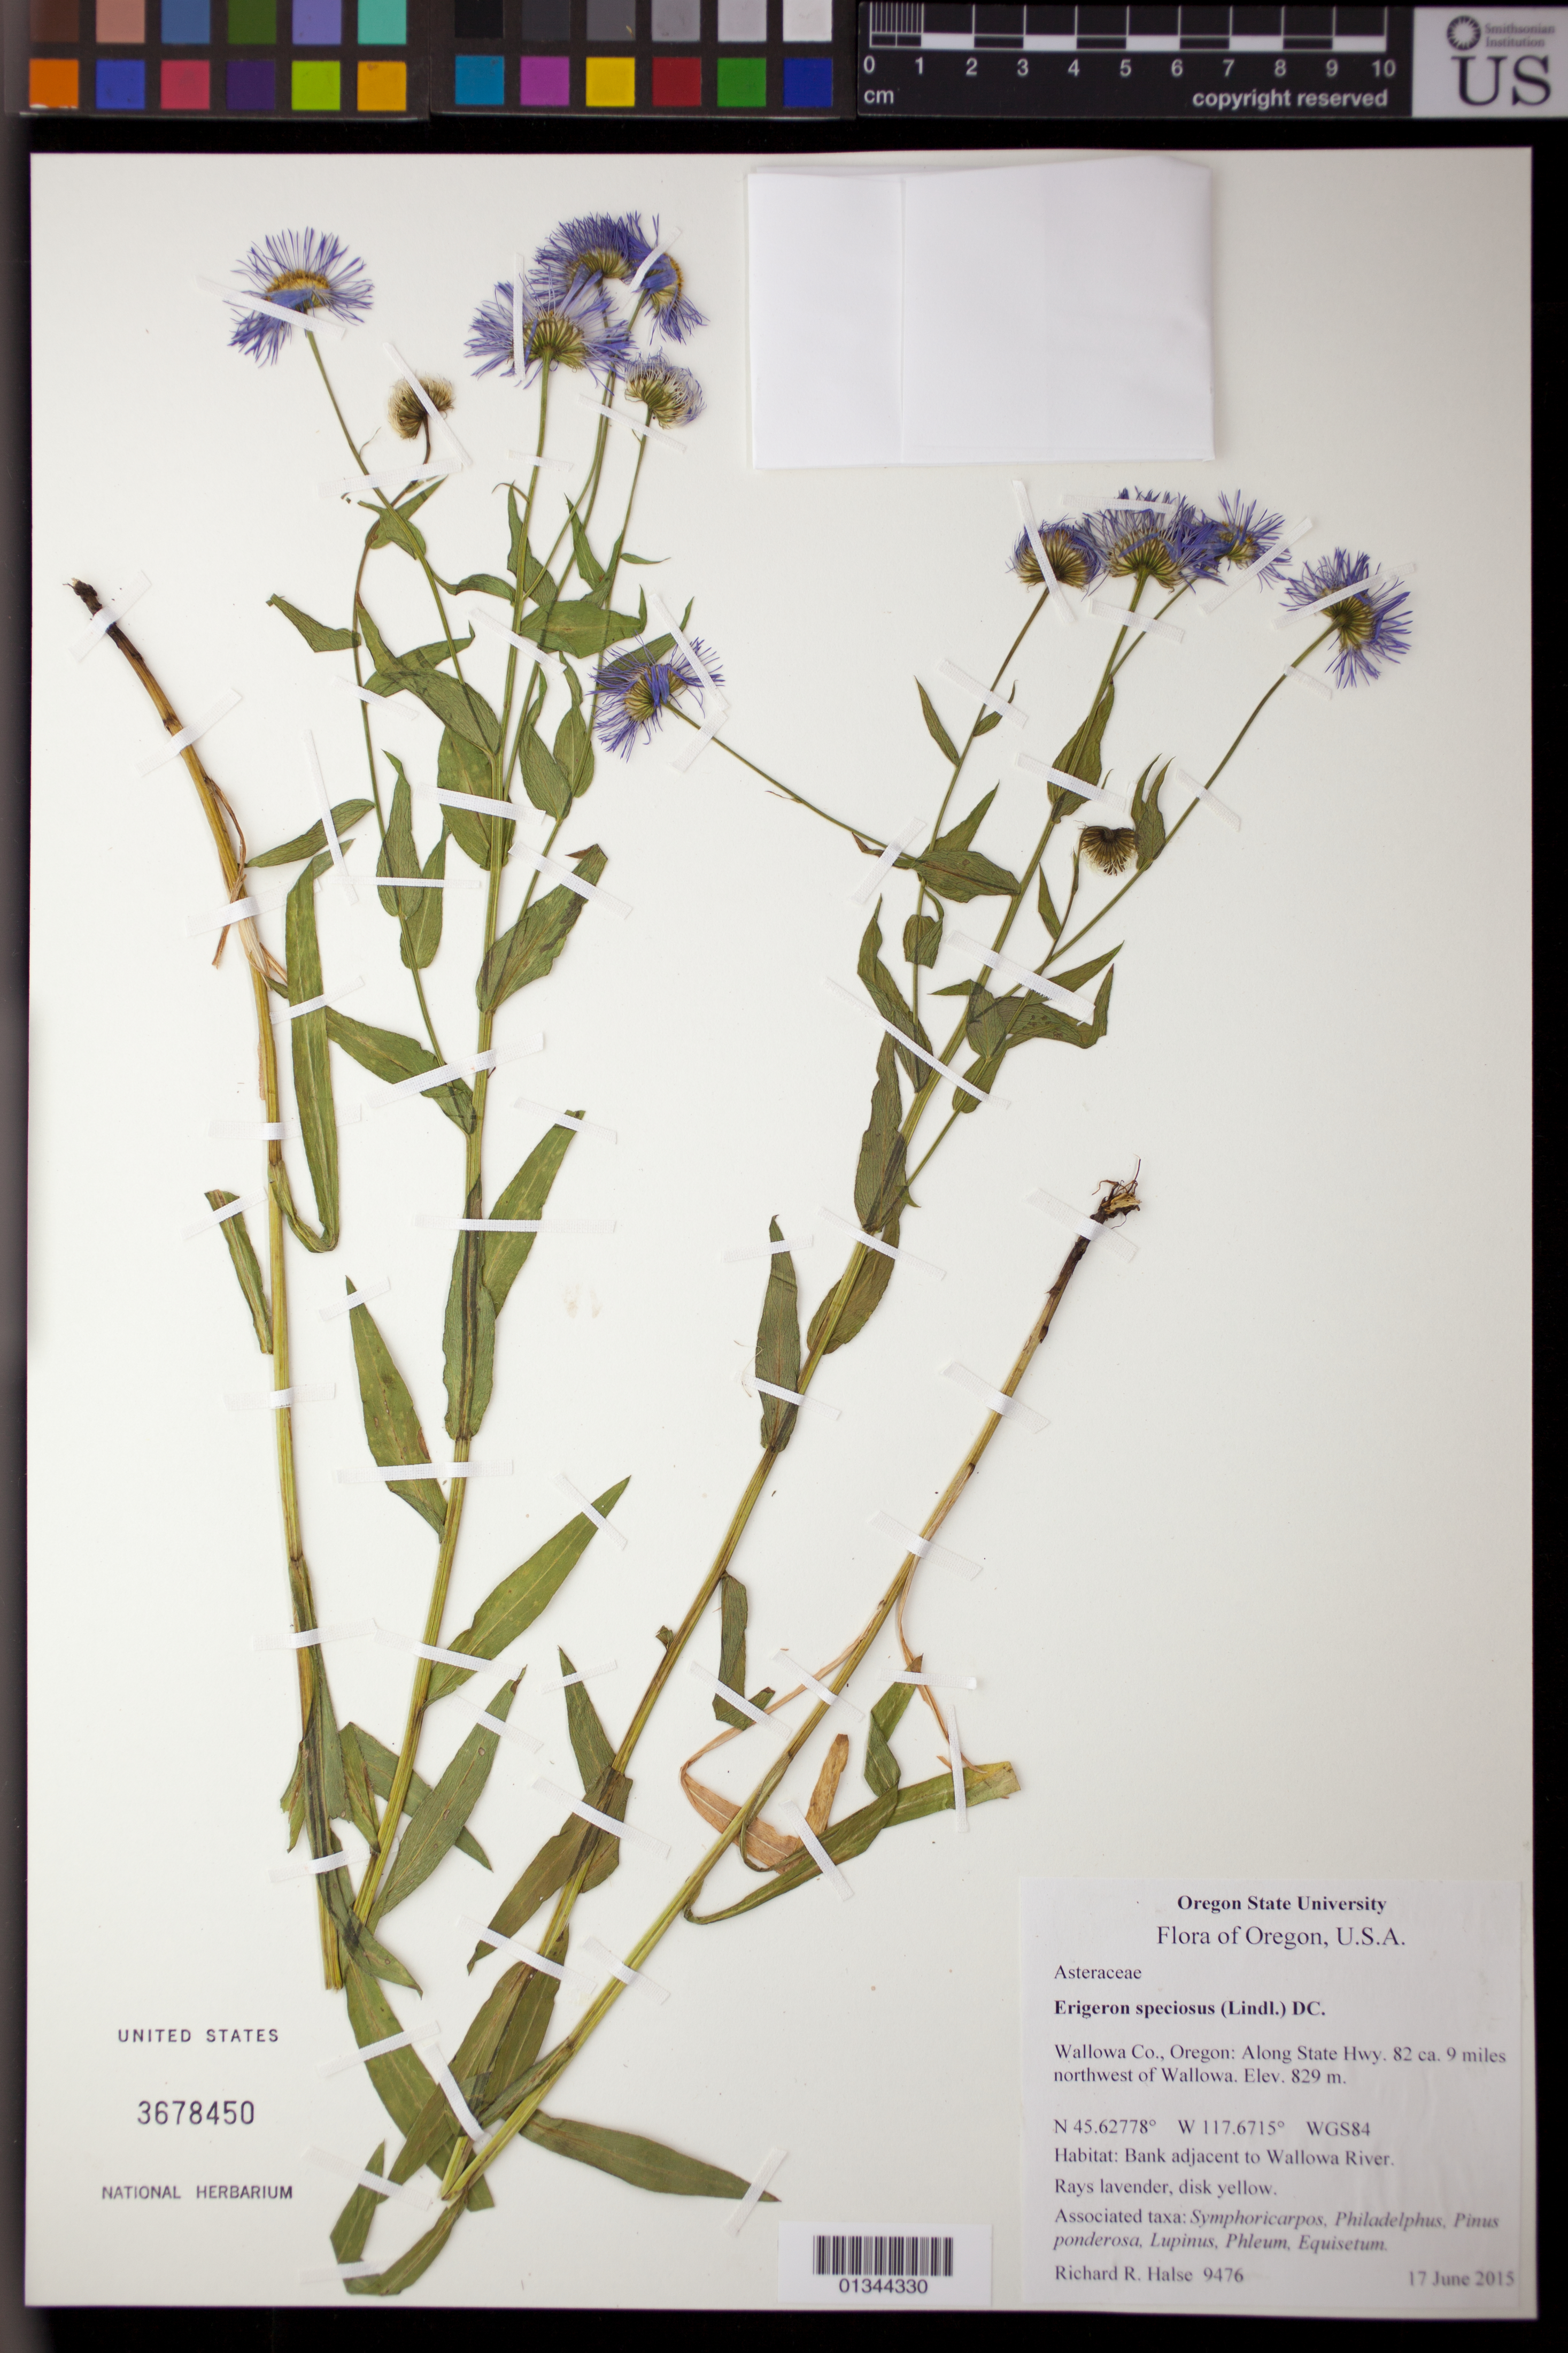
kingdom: Plantae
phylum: Tracheophyta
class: Magnoliopsida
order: Asterales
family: Asteraceae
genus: Erigeron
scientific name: Erigeron speciosus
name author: (Lindl.) DC.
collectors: R. Halse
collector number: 9476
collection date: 2015-06-17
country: United States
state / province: Oregon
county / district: Wallowa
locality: Along state Hwy. 82 ca. 9 miles northwest of Wallowa.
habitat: Bank adjacent to Wallowa River.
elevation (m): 829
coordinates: N 45.62778, W 117.6715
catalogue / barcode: US 3678450